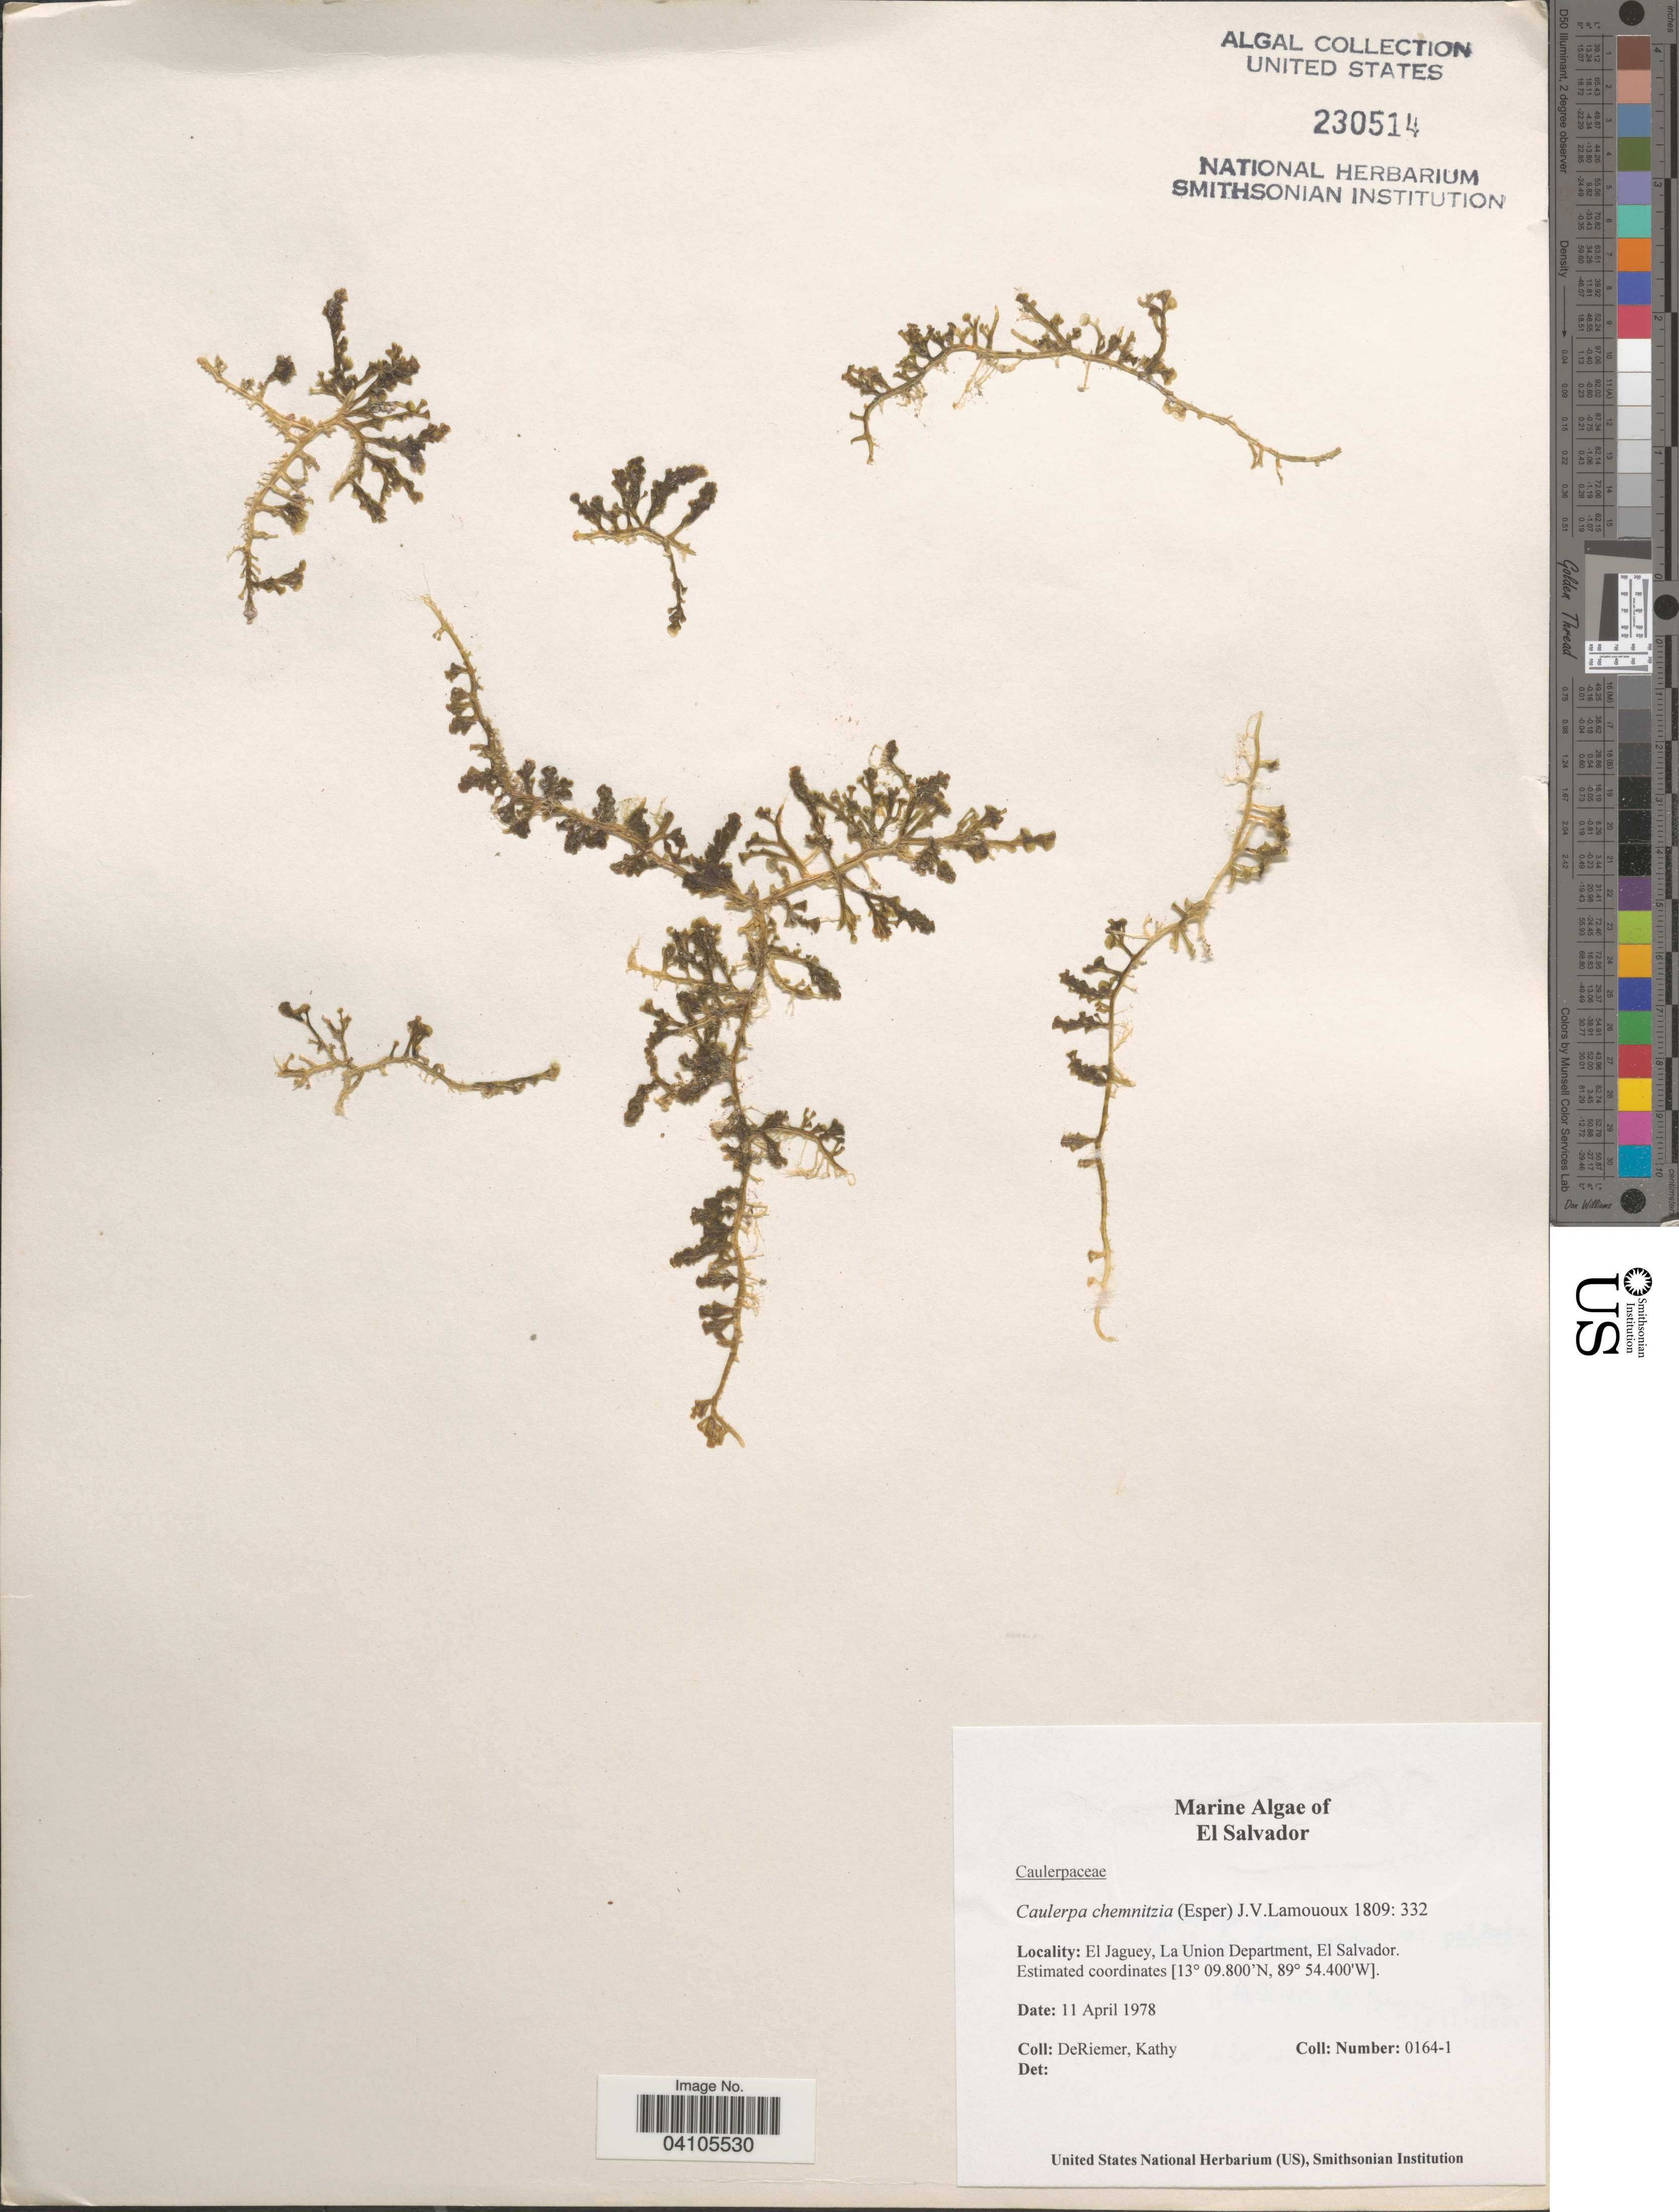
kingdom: Plantae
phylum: Chlorophyta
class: Ulvophyceae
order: Bryopsidales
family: Caulerpaceae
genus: Caulerpa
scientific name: Caulerpa chemnitzia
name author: (Esper) J.V.Lamouroux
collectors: K. DeRiemer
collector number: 0164-1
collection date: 1978-04-11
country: El Salvador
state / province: La Union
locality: El Jaguey, La Union Department.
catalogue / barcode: US 230514